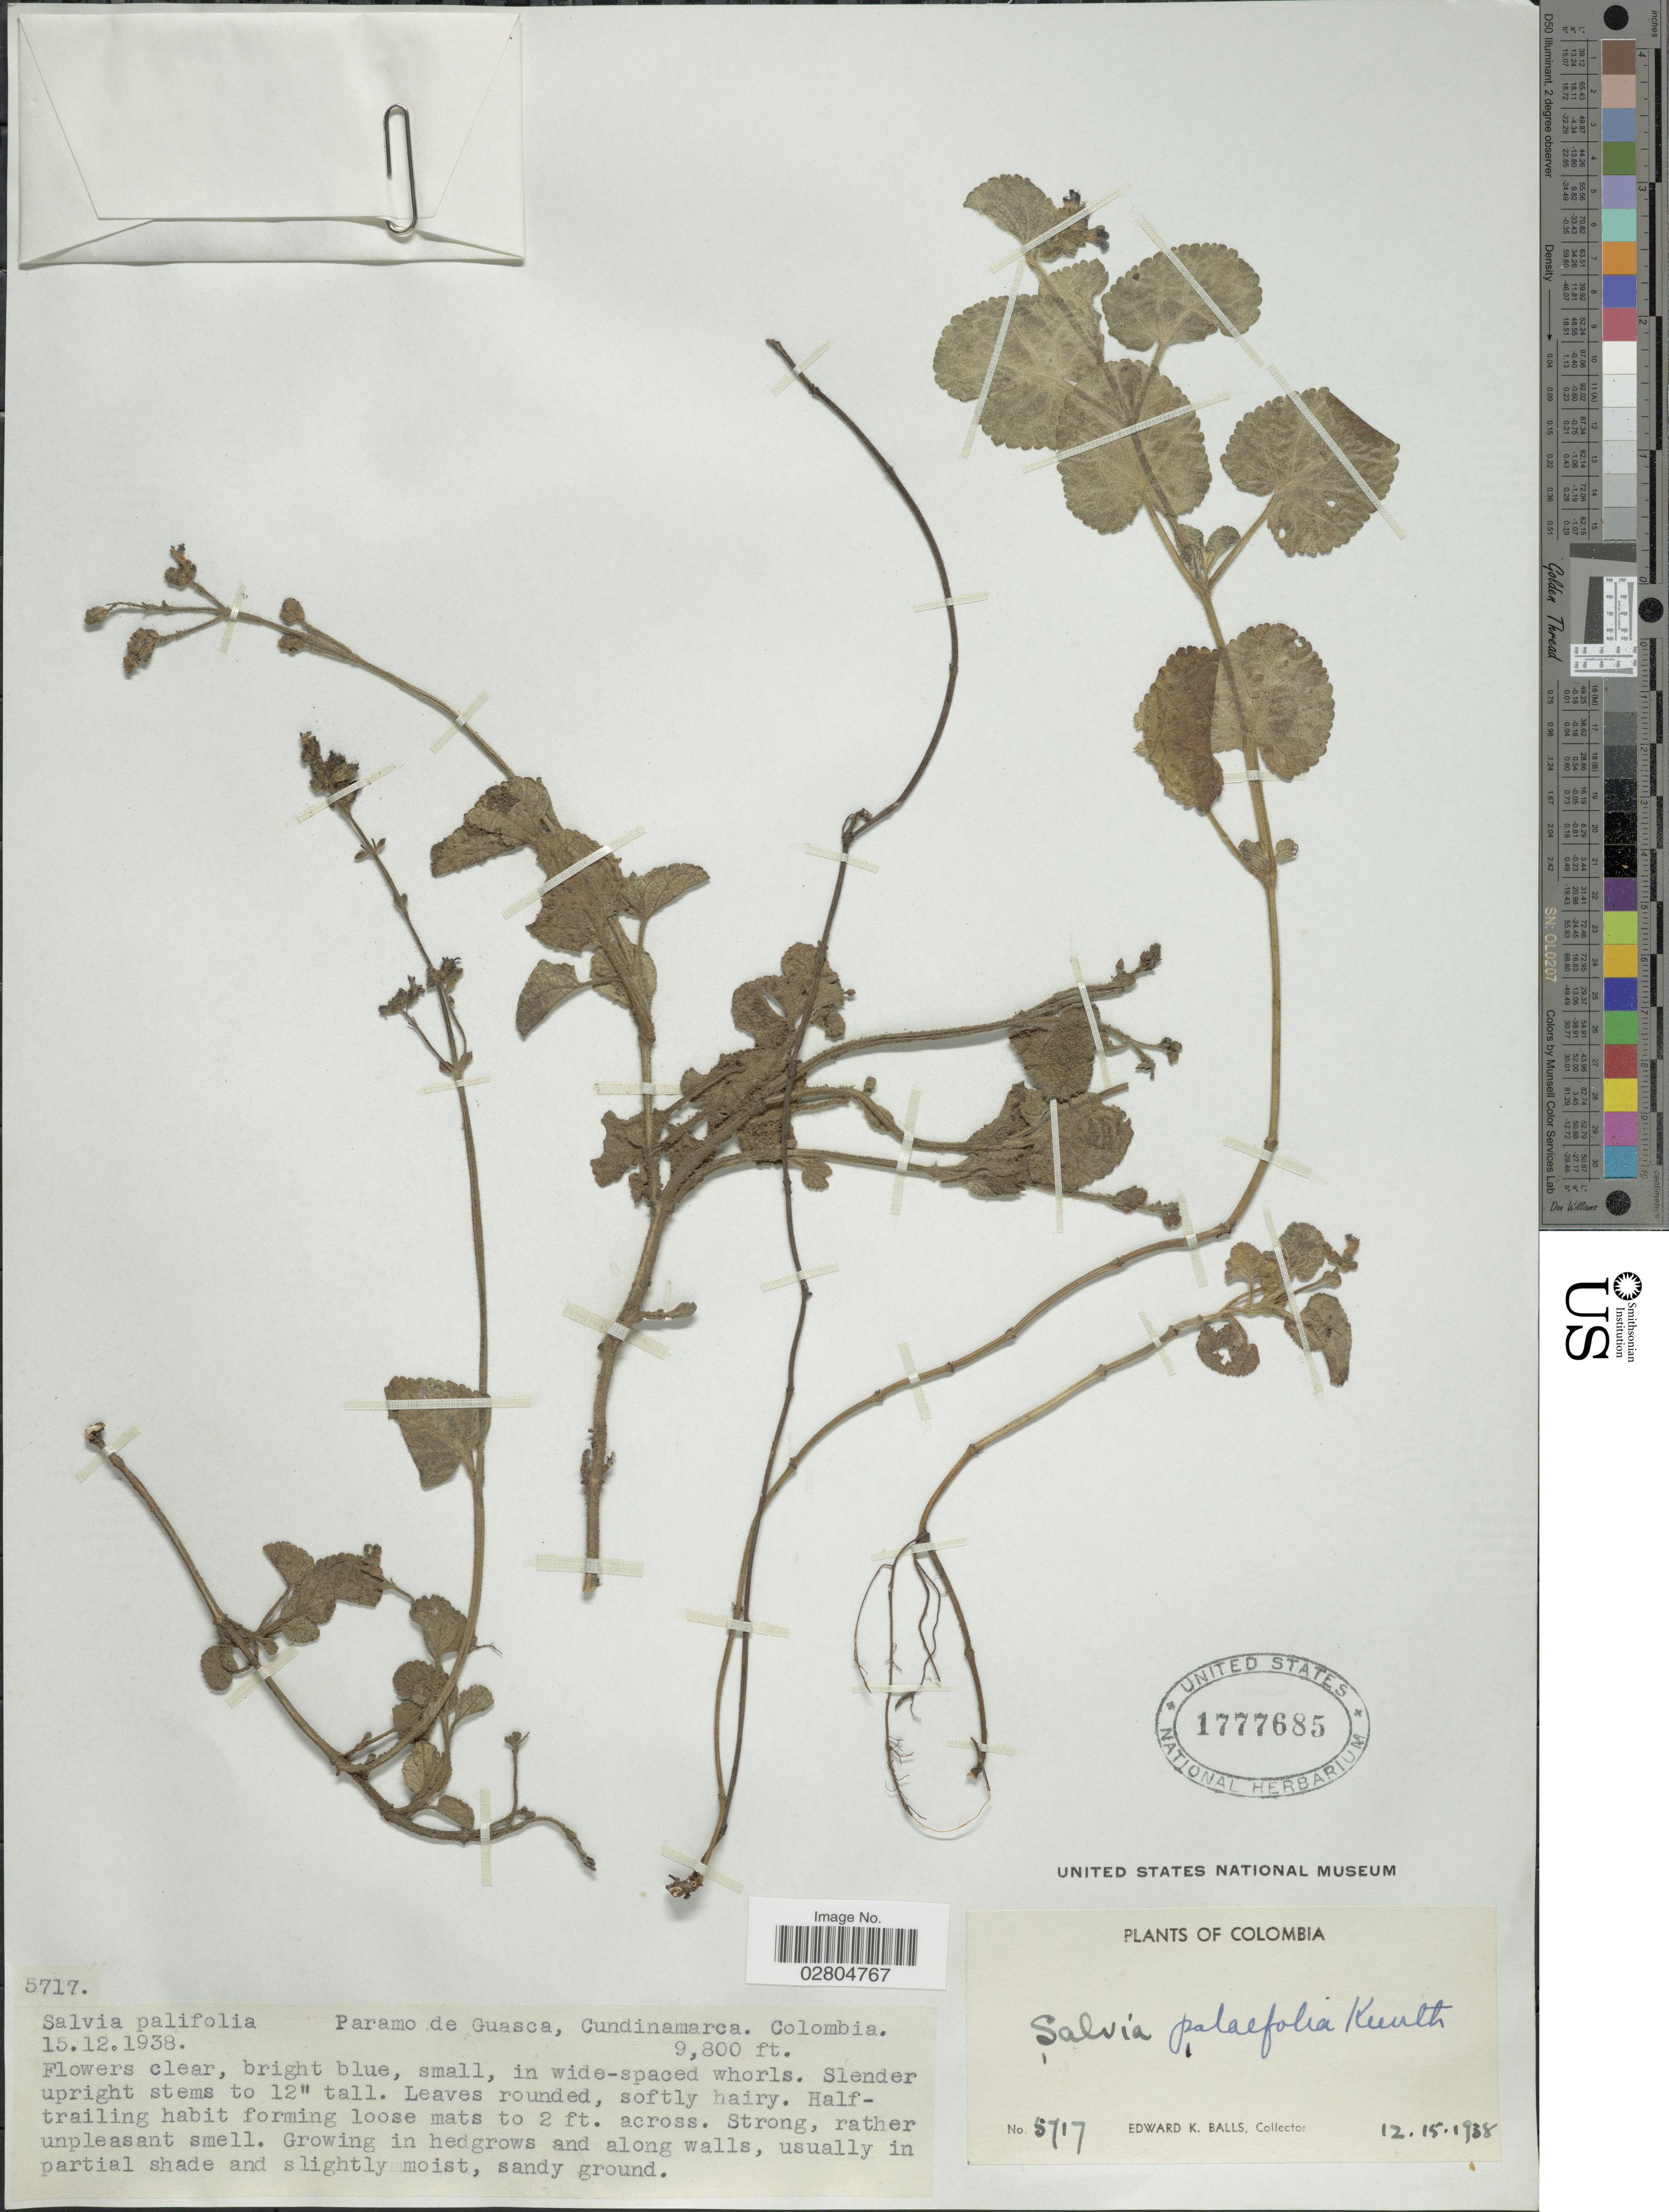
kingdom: Plantae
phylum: Tracheophyta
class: Magnoliopsida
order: Lamiales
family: Lamiaceae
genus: Salvia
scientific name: Salvia palifolia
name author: Kunth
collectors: E. K. Balls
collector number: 5717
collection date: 1938-12-15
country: Colombia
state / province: Cundinamarca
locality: Paramo de Guasca.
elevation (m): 2987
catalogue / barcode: US 1777685